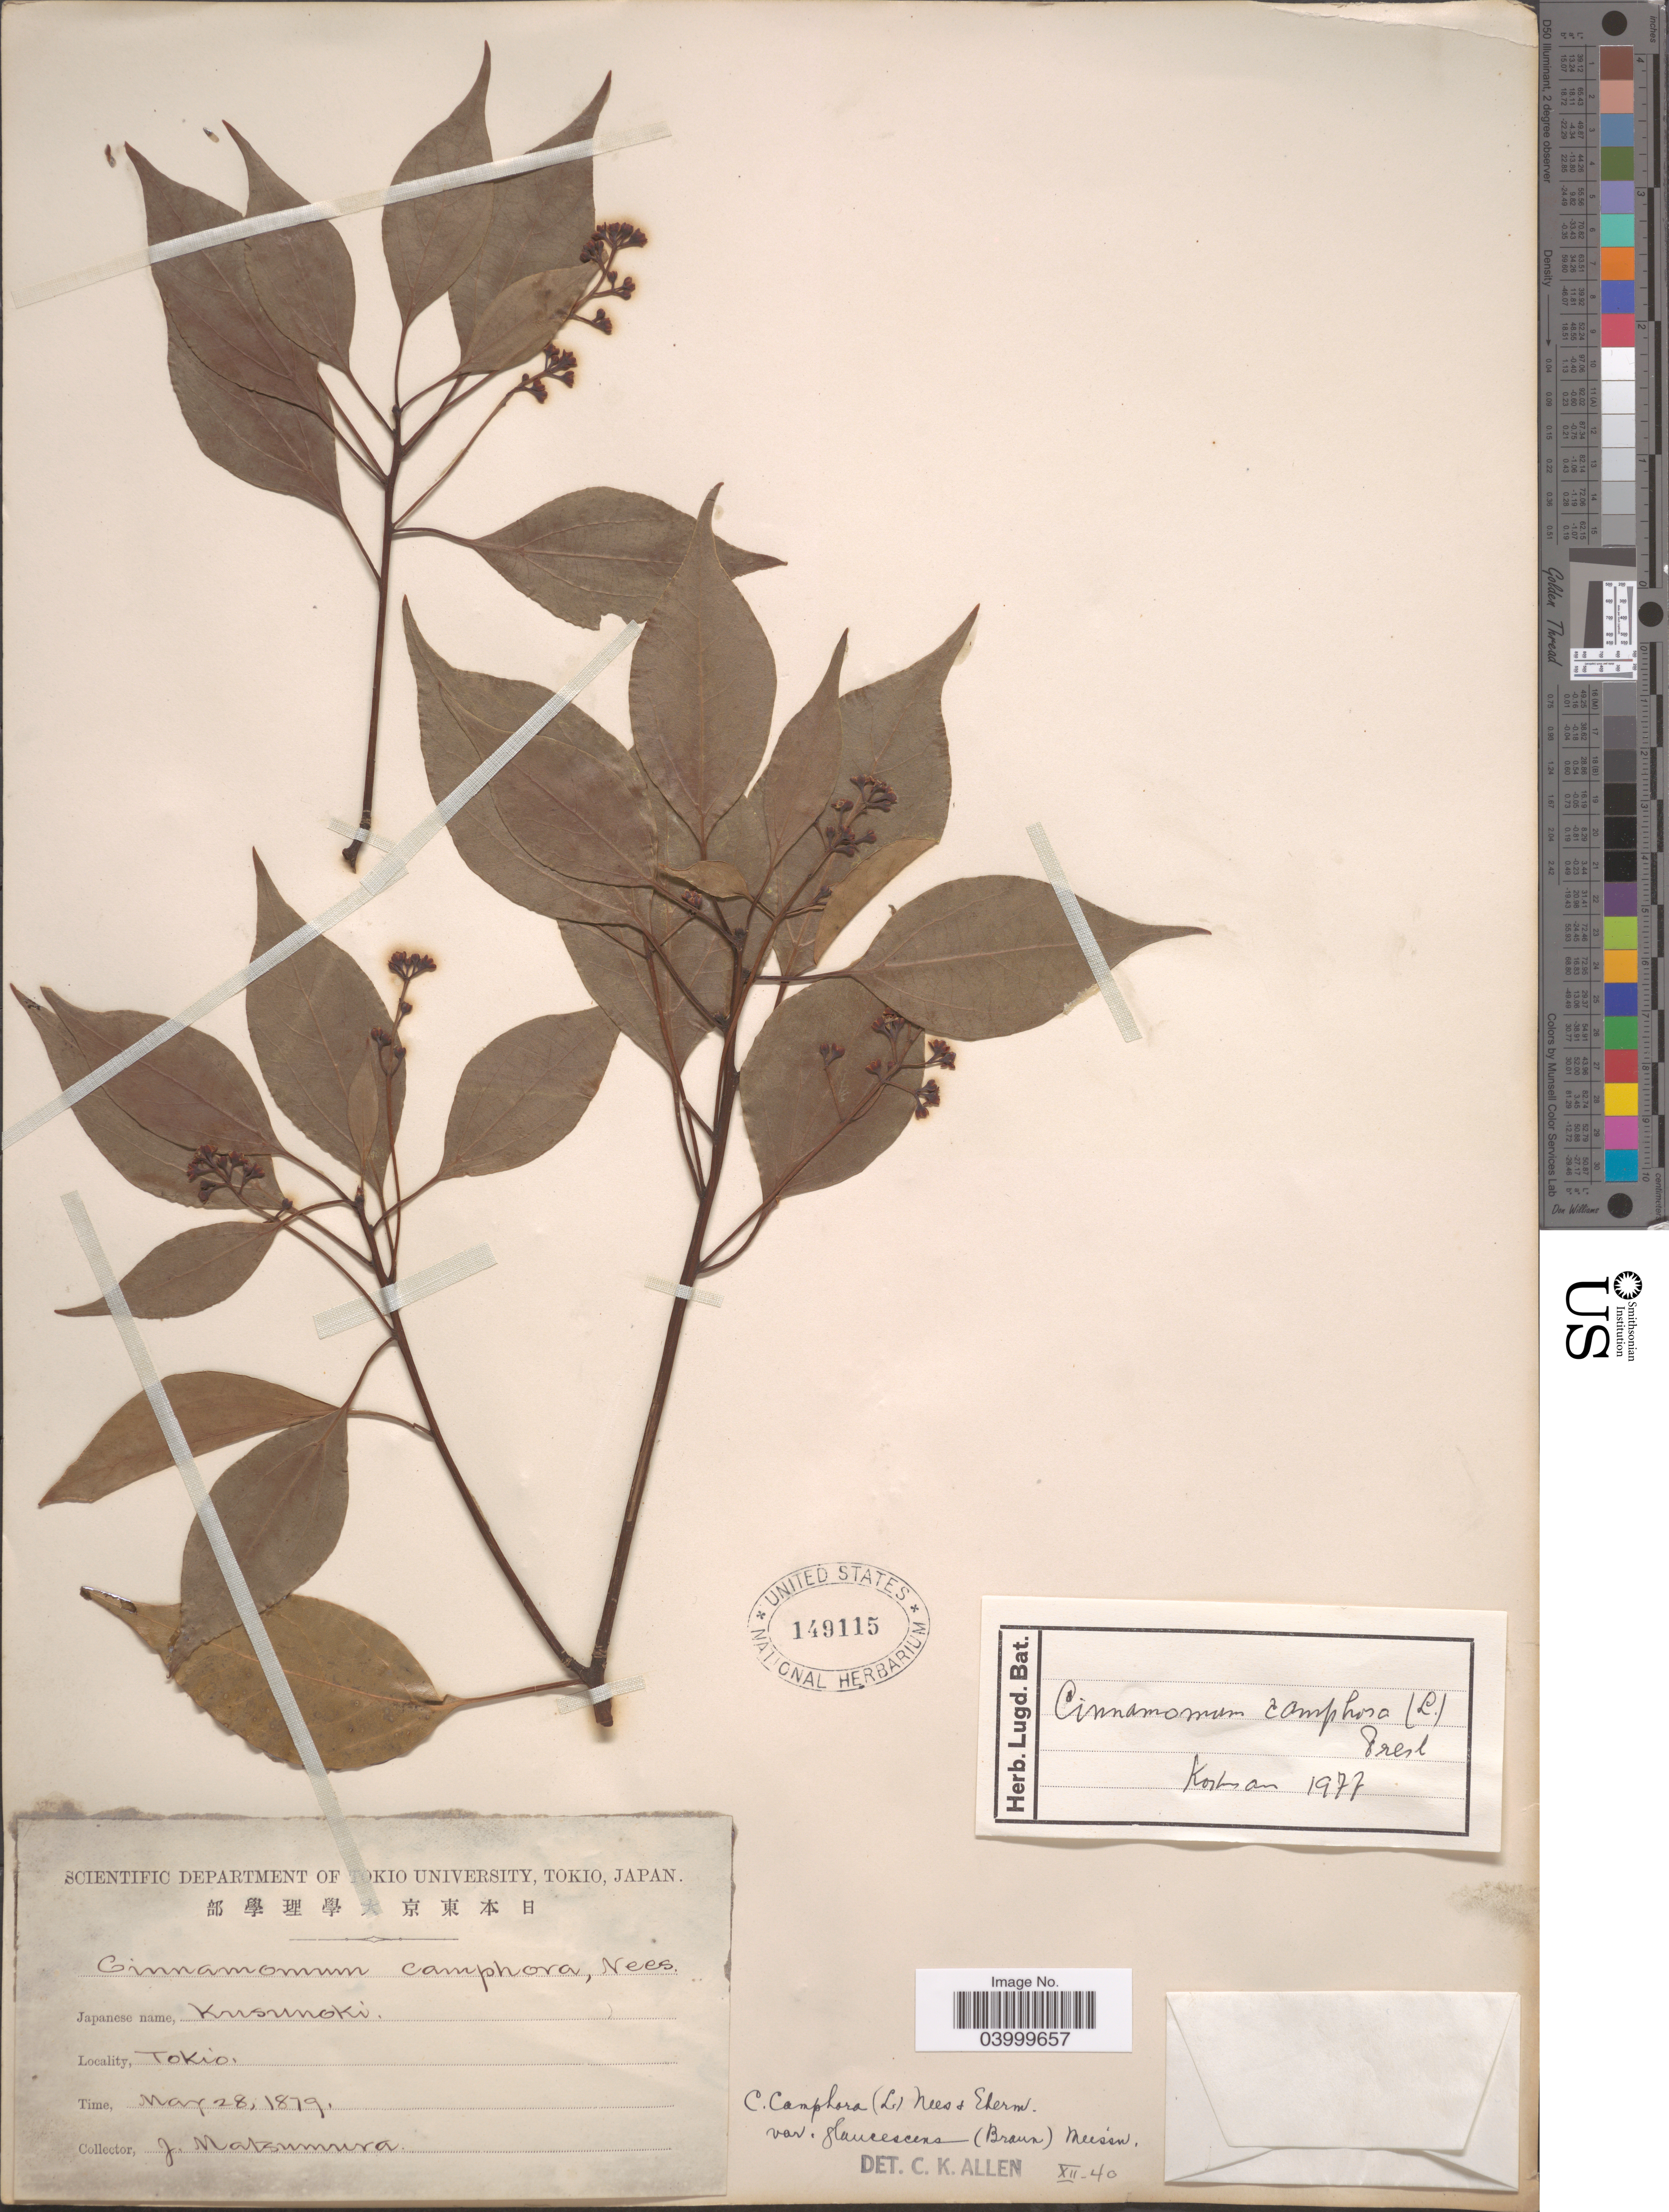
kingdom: Plantae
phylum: Tracheophyta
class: Magnoliopsida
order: Laurales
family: Lauraceae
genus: Cinnamomum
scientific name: Cinnamomum camphora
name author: (L.) J. Presl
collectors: J. Matsumura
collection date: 1879-05-28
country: Japan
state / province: Tokyo, Federal City of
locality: Tokio.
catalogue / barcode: US 149115